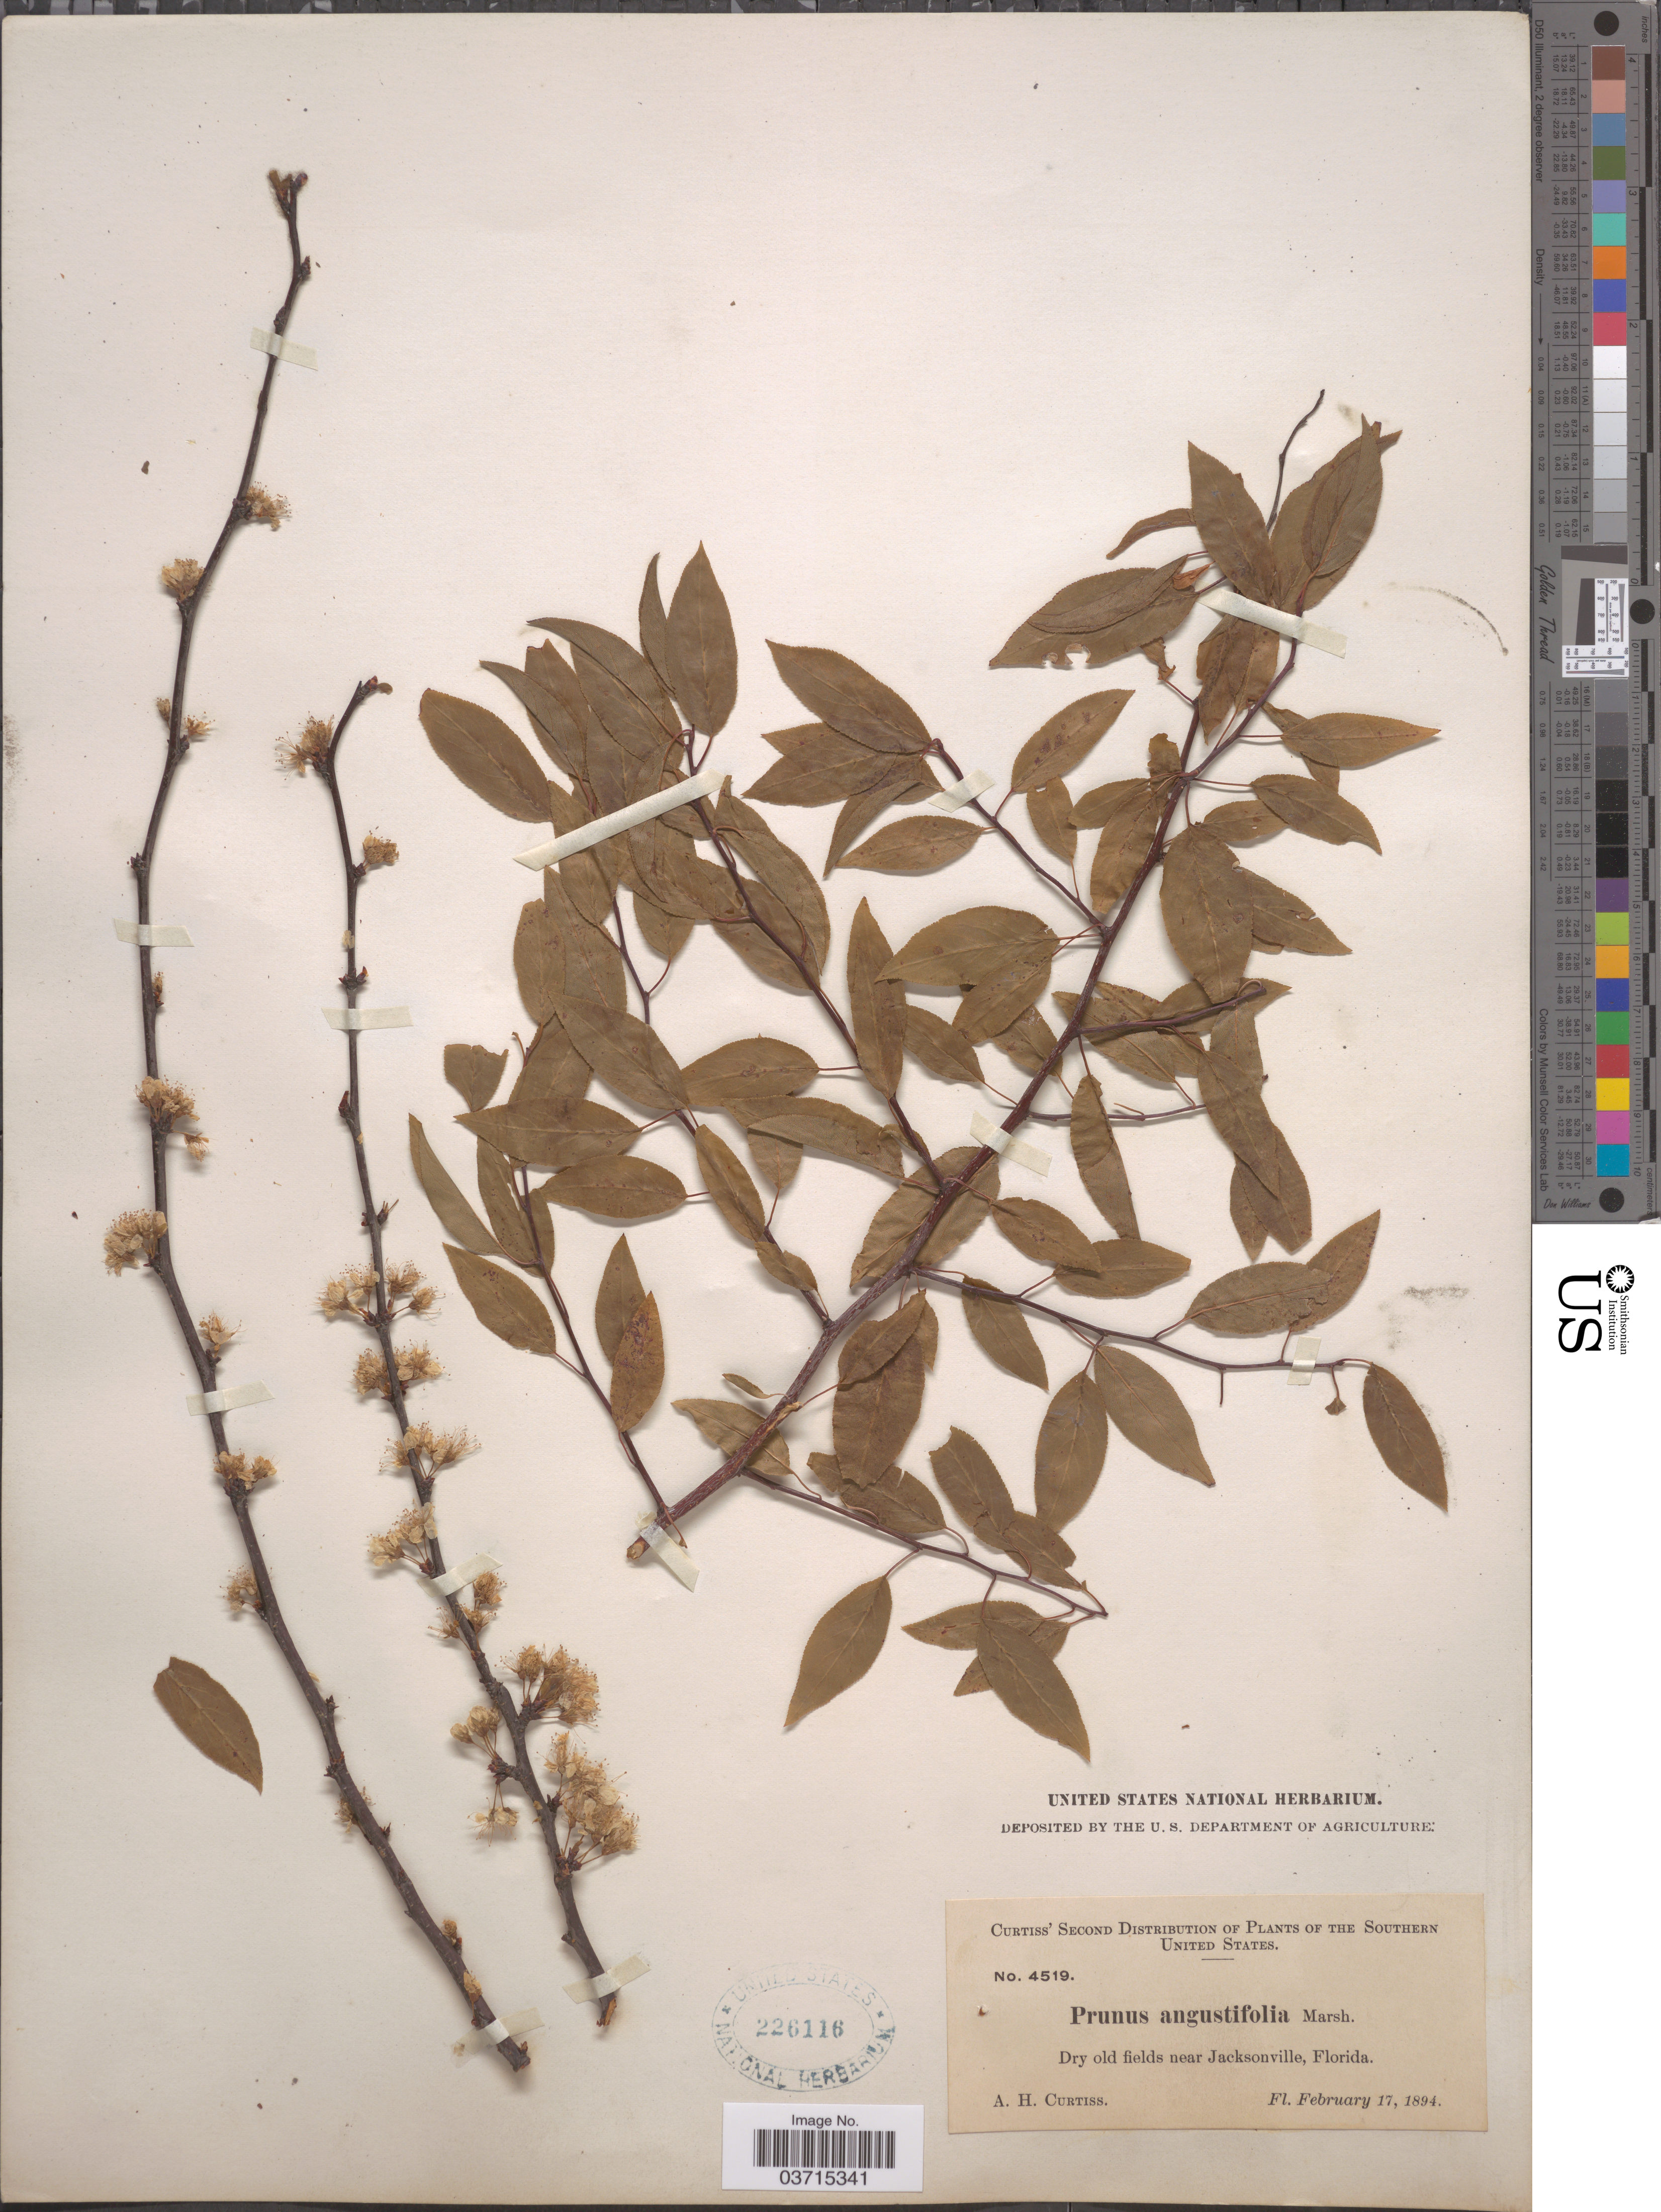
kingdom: Plantae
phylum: Tracheophyta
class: Magnoliopsida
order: Rosales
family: Rosaceae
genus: Prunus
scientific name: Prunus angustifolia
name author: Marshall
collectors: A. H. Curtiss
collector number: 4519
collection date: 1894-02-17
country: United States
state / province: Florida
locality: The Southern United States. Dry old field near Jacksonville.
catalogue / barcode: US 226116